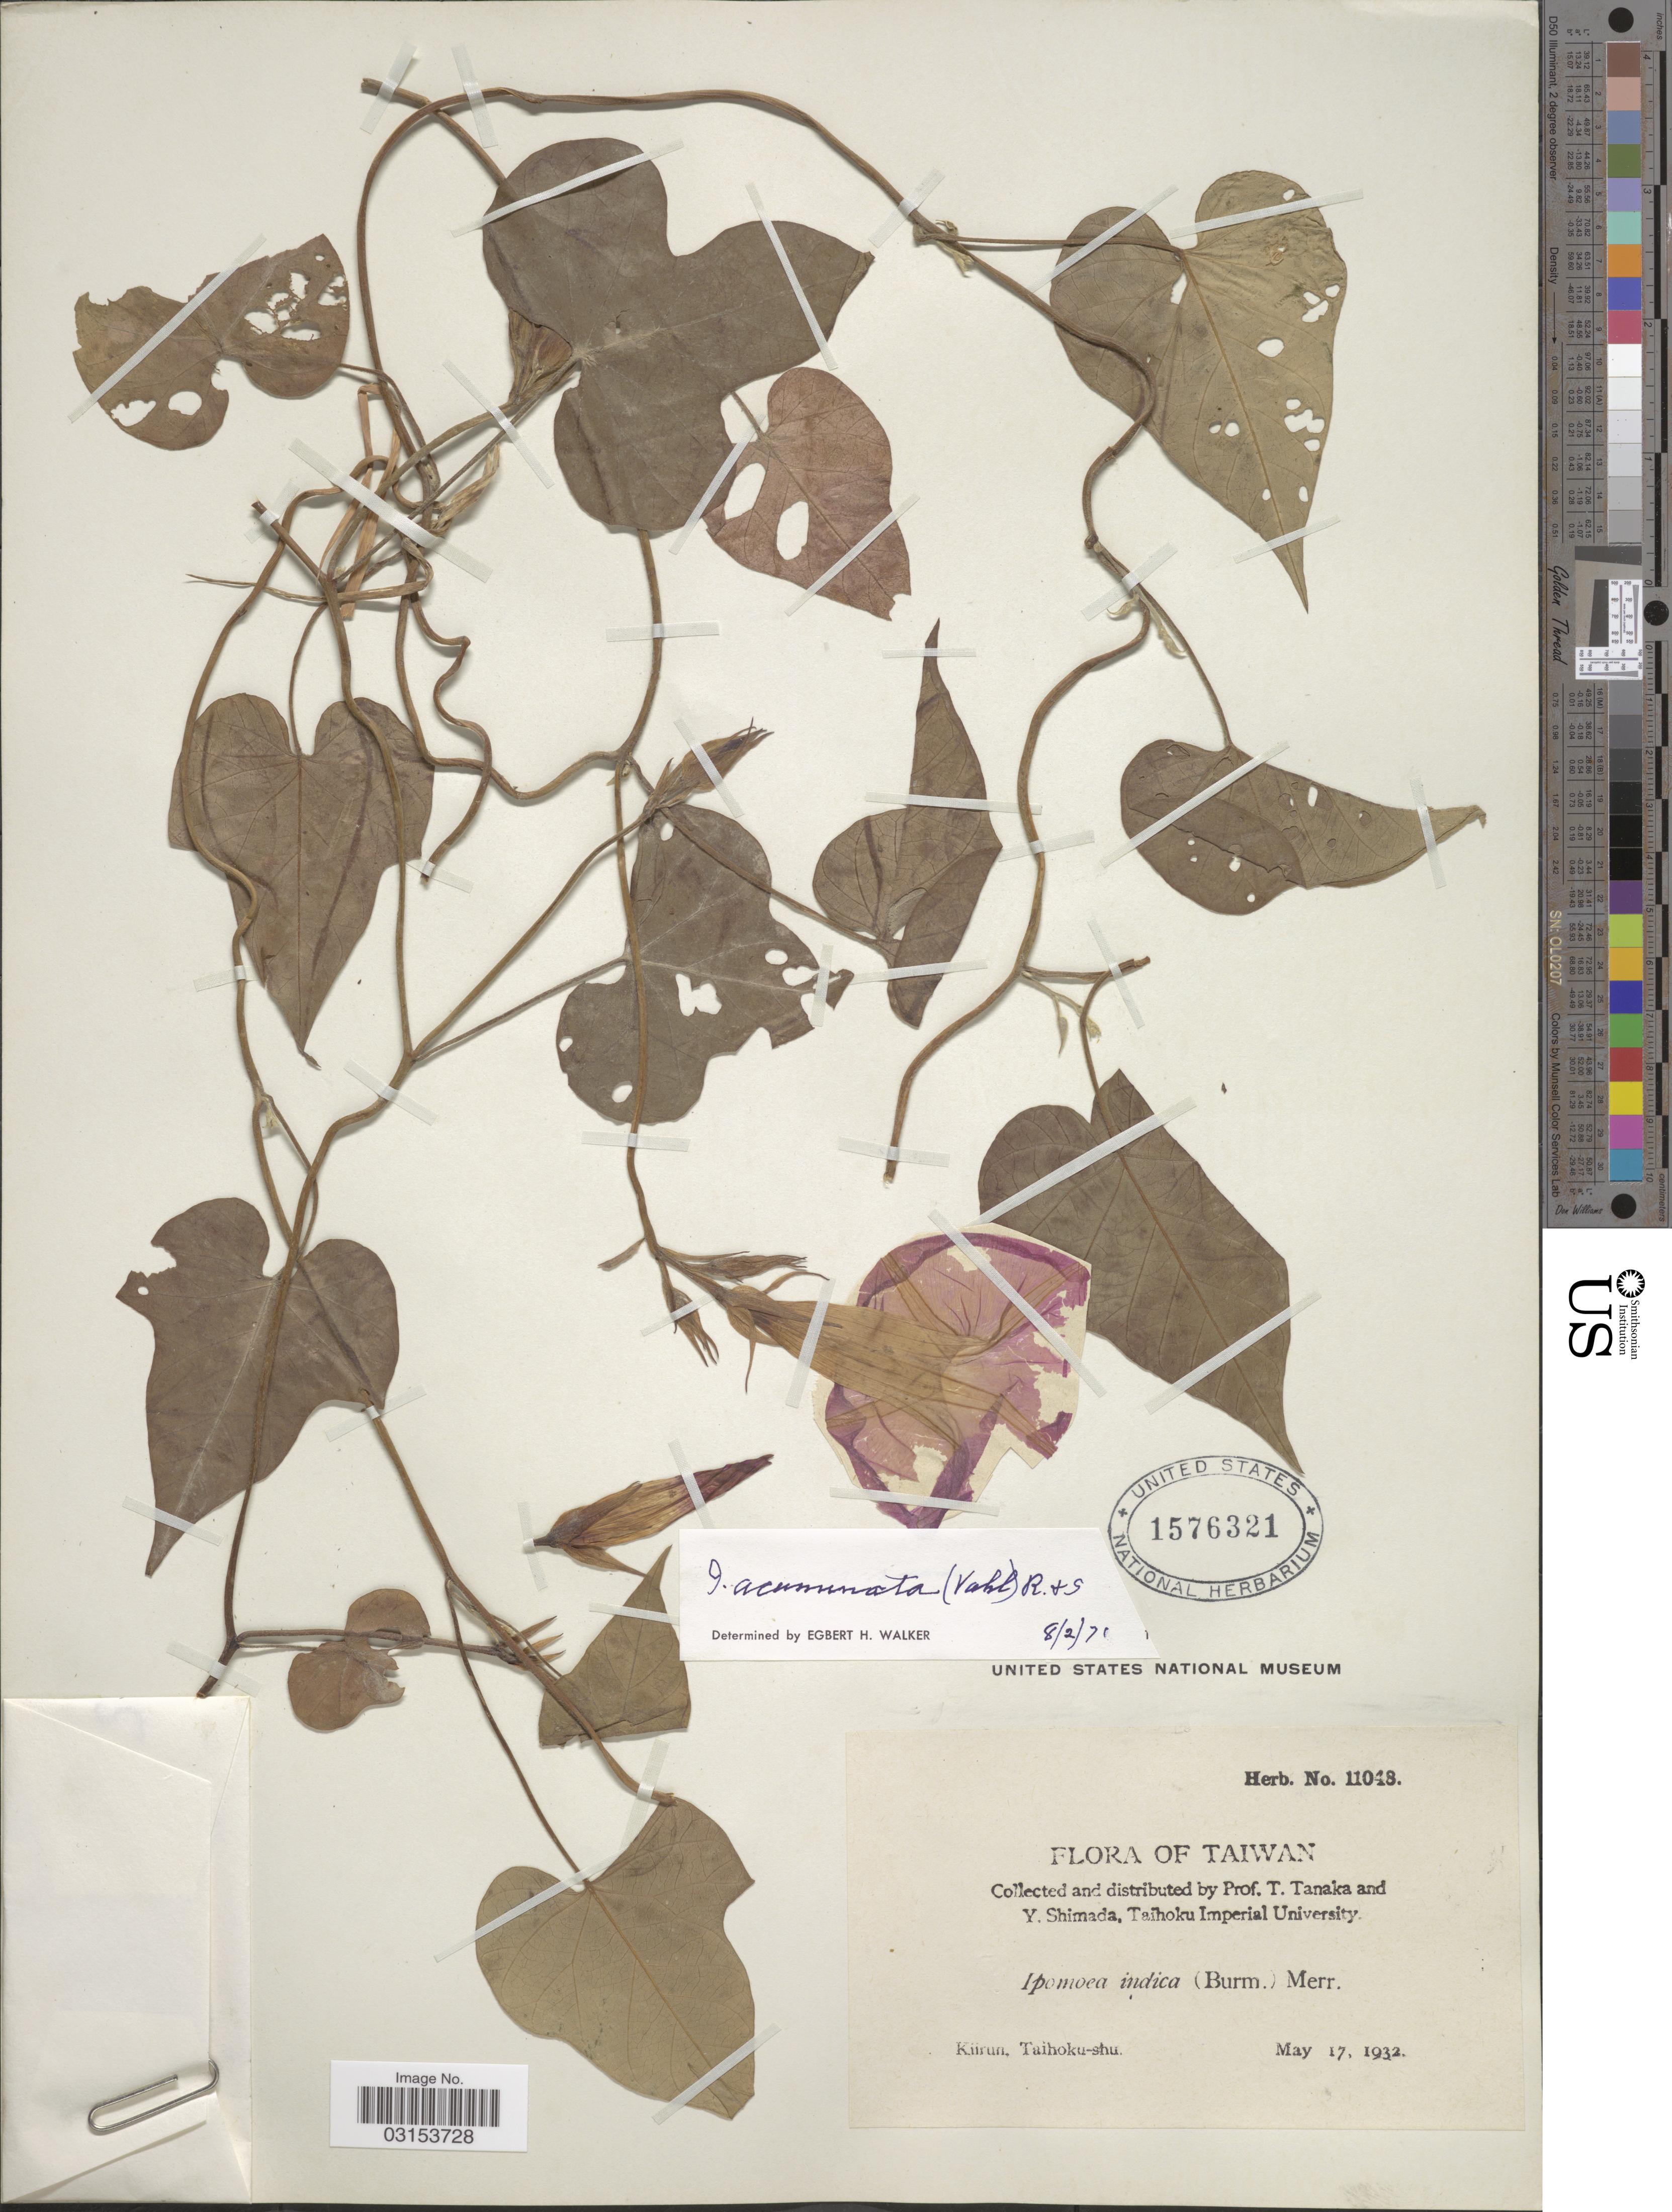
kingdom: Plantae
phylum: Tracheophyta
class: Magnoliopsida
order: Solanales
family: Convolvulaceae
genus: Ipomoea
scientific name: Ipomoea acuminata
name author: (Vahl) Roem. & Schult.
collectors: T. Tanaka & Y. Shimada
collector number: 11048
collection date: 1932-05-17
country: Taiwan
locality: Kiirun, Taihoku-shu.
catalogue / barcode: US 1576321